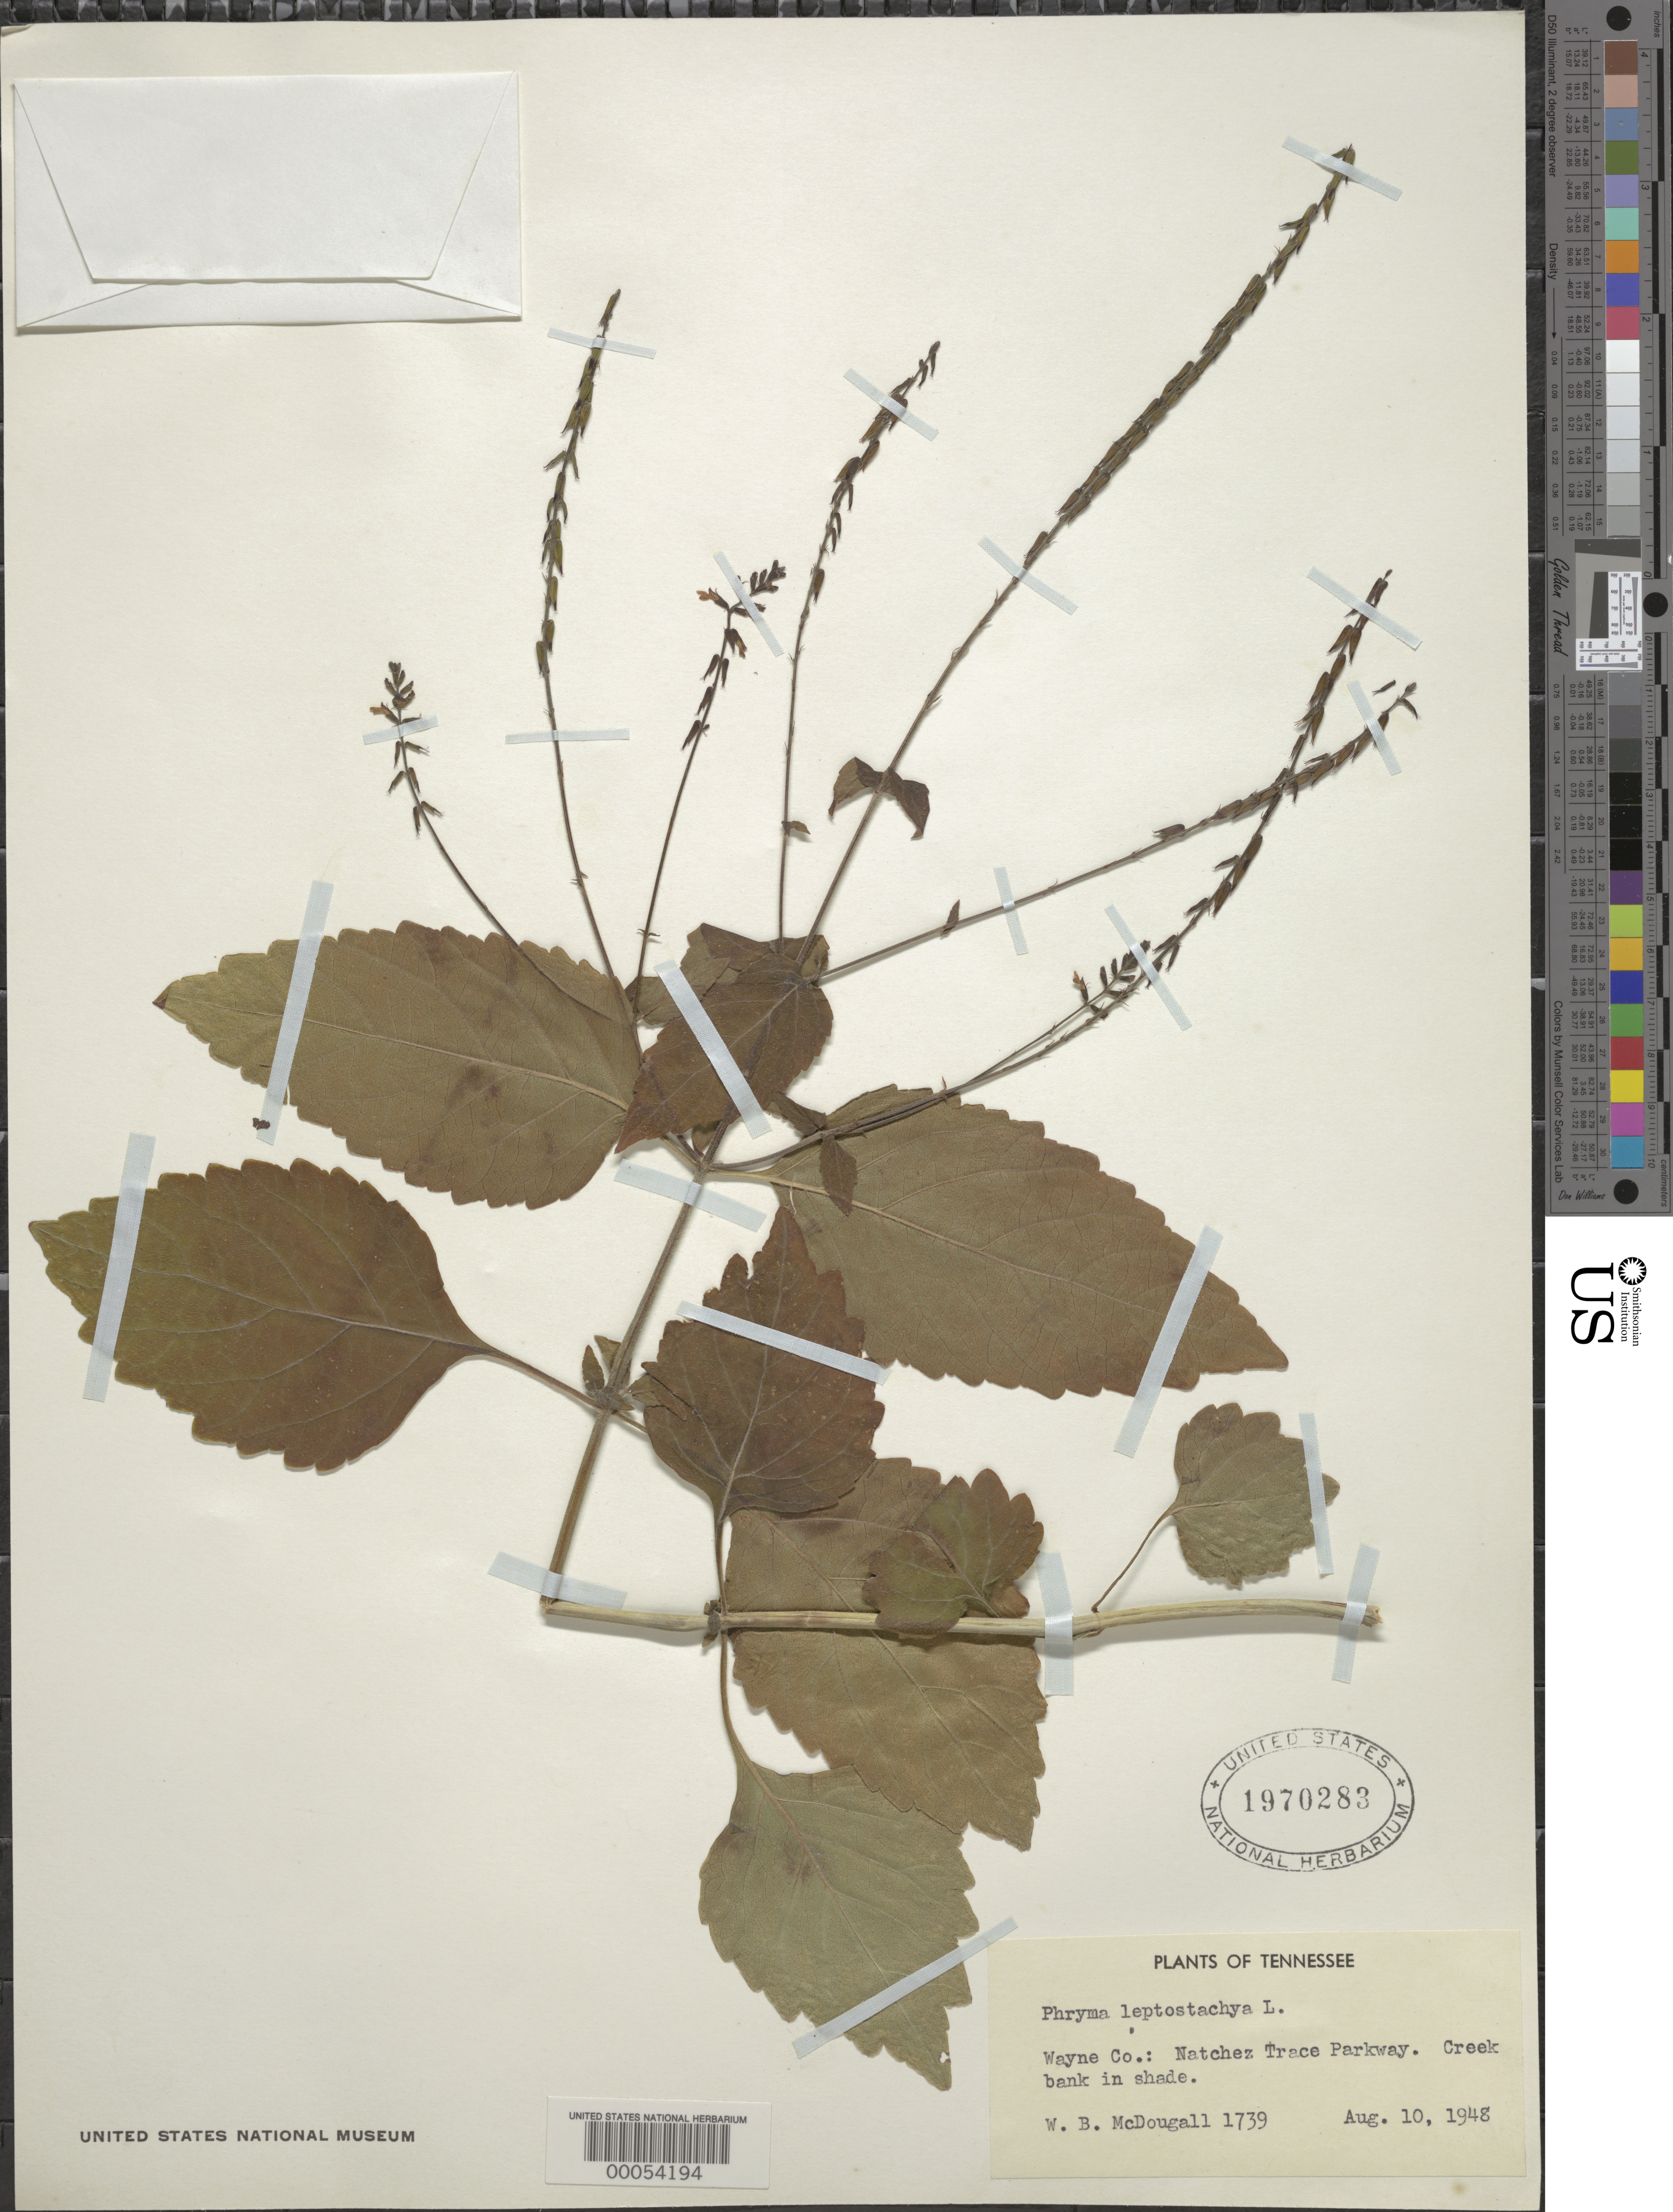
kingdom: Plantae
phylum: Tracheophyta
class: Magnoliopsida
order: Lamiales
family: Phrymaceae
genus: Phryma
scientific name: Phryma leptostachya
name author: L.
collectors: W. B. McDougall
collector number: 1739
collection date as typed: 10 Aug 1948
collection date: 1948-08-10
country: United States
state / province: Tennessee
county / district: Wayne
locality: Natchez trace parkway. found along creek bank in shade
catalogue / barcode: US 1970283